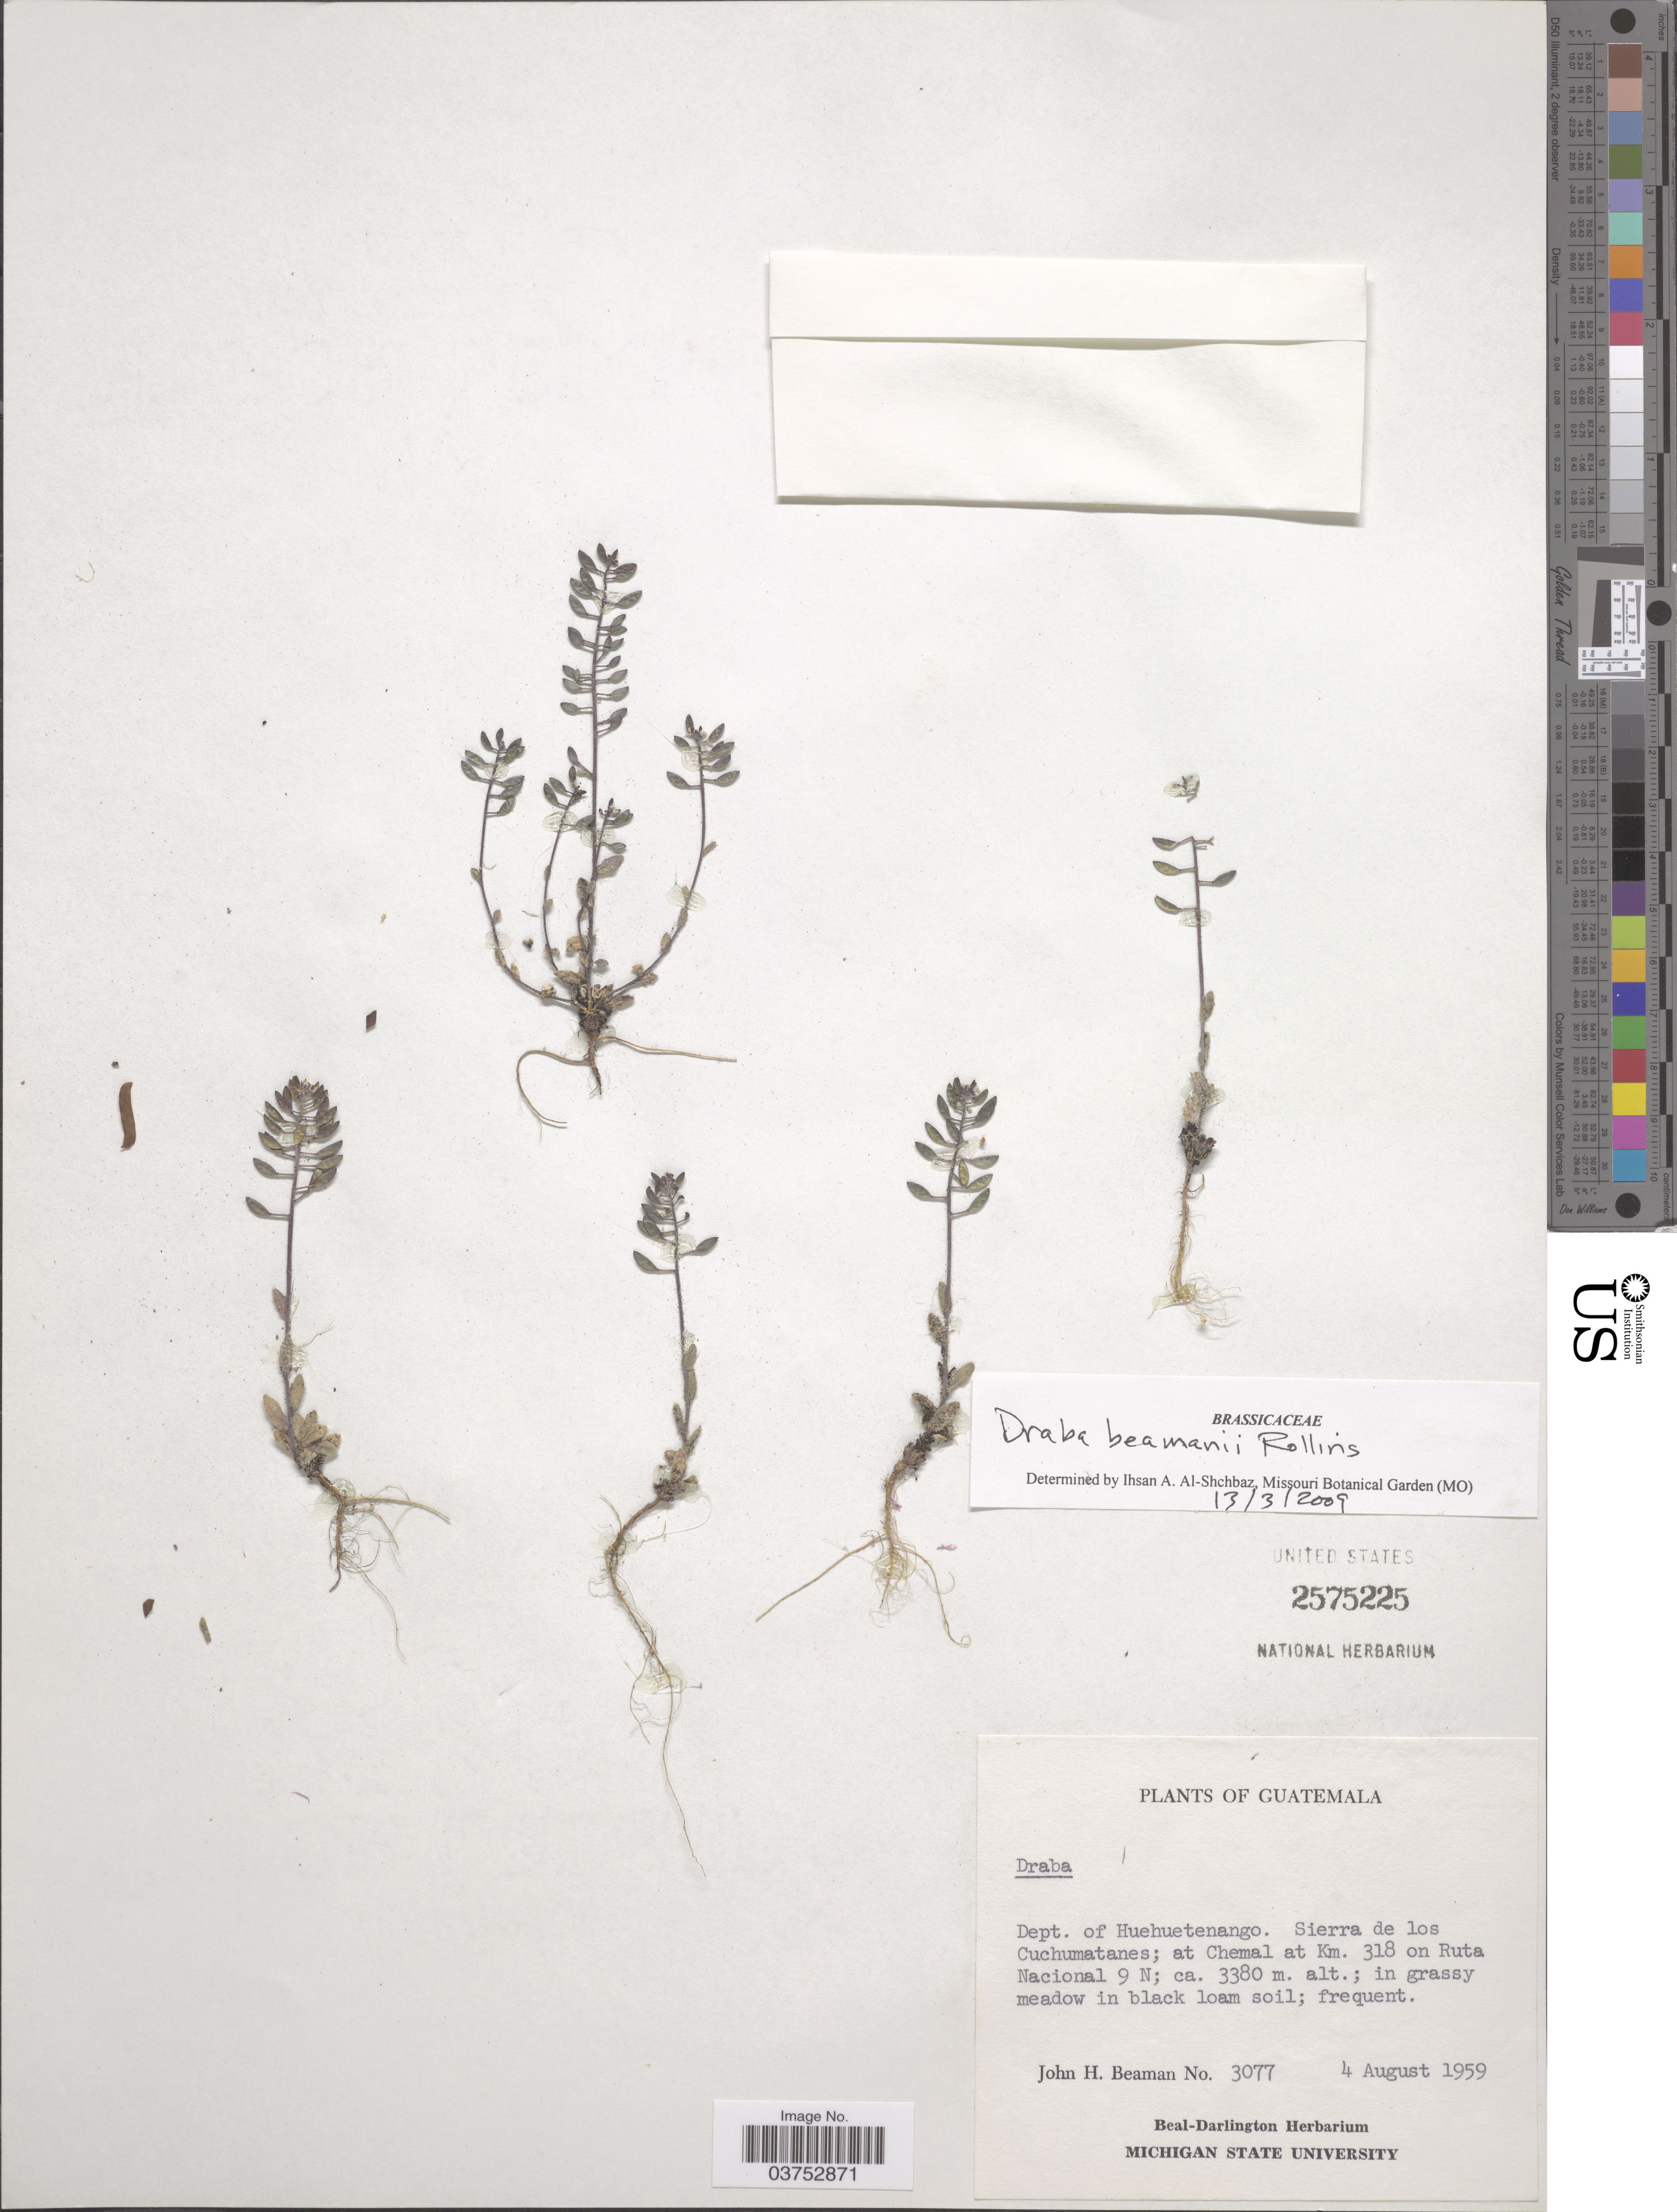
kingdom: Plantae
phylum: Tracheophyta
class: Magnoliopsida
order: Brassicales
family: Brassicaceae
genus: Draba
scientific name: Draba beamanii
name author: Rollins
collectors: J. H. Beaman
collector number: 3077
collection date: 1959-08-04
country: Guatemala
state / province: Huehuetenango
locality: Dept. of Huehuetenango. Sierra de los Cuchumatanes; at Chemal at Km. 318 on Ruta Nacional 9 N.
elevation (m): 3380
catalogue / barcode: US 2575225